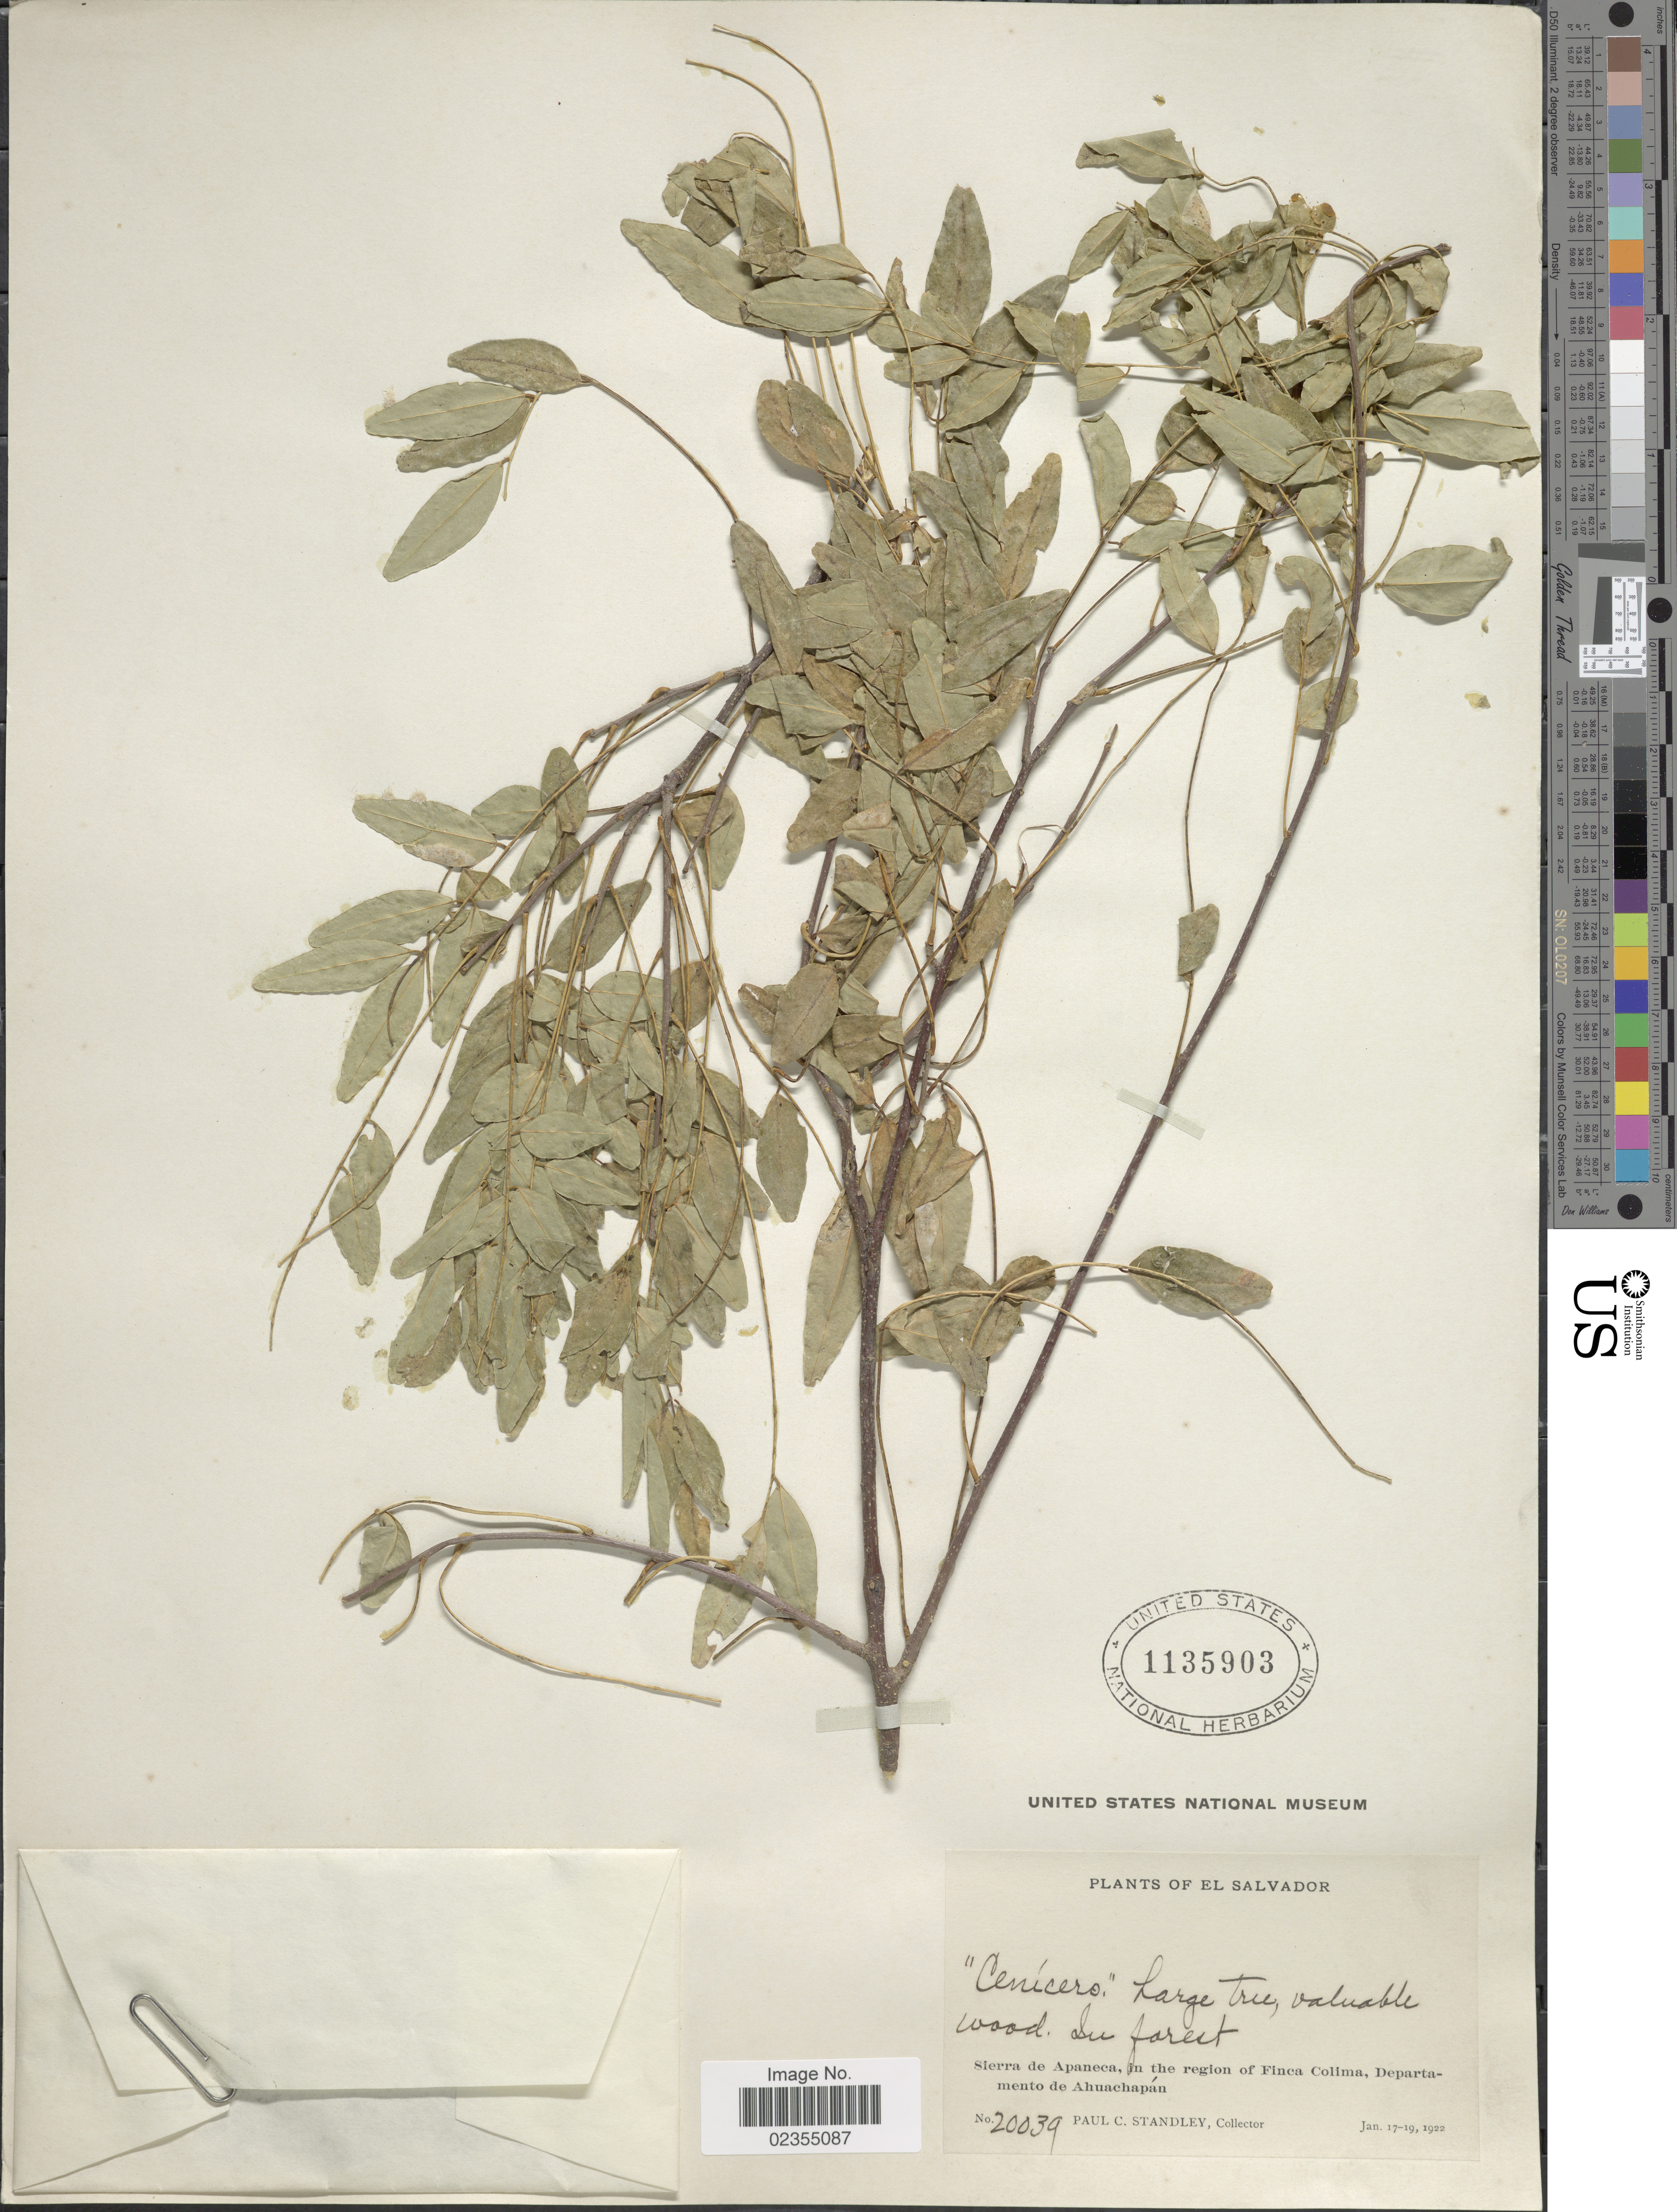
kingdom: Plantae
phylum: Tracheophyta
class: Magnoliopsida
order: Fabales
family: Fabaceae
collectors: P. C. Standley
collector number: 20039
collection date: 1922-01-17/1922-01-19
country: El Salvador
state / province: Ahuachapan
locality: Sierra de Apaneca, in the region of Finca Colima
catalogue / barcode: US 1135903